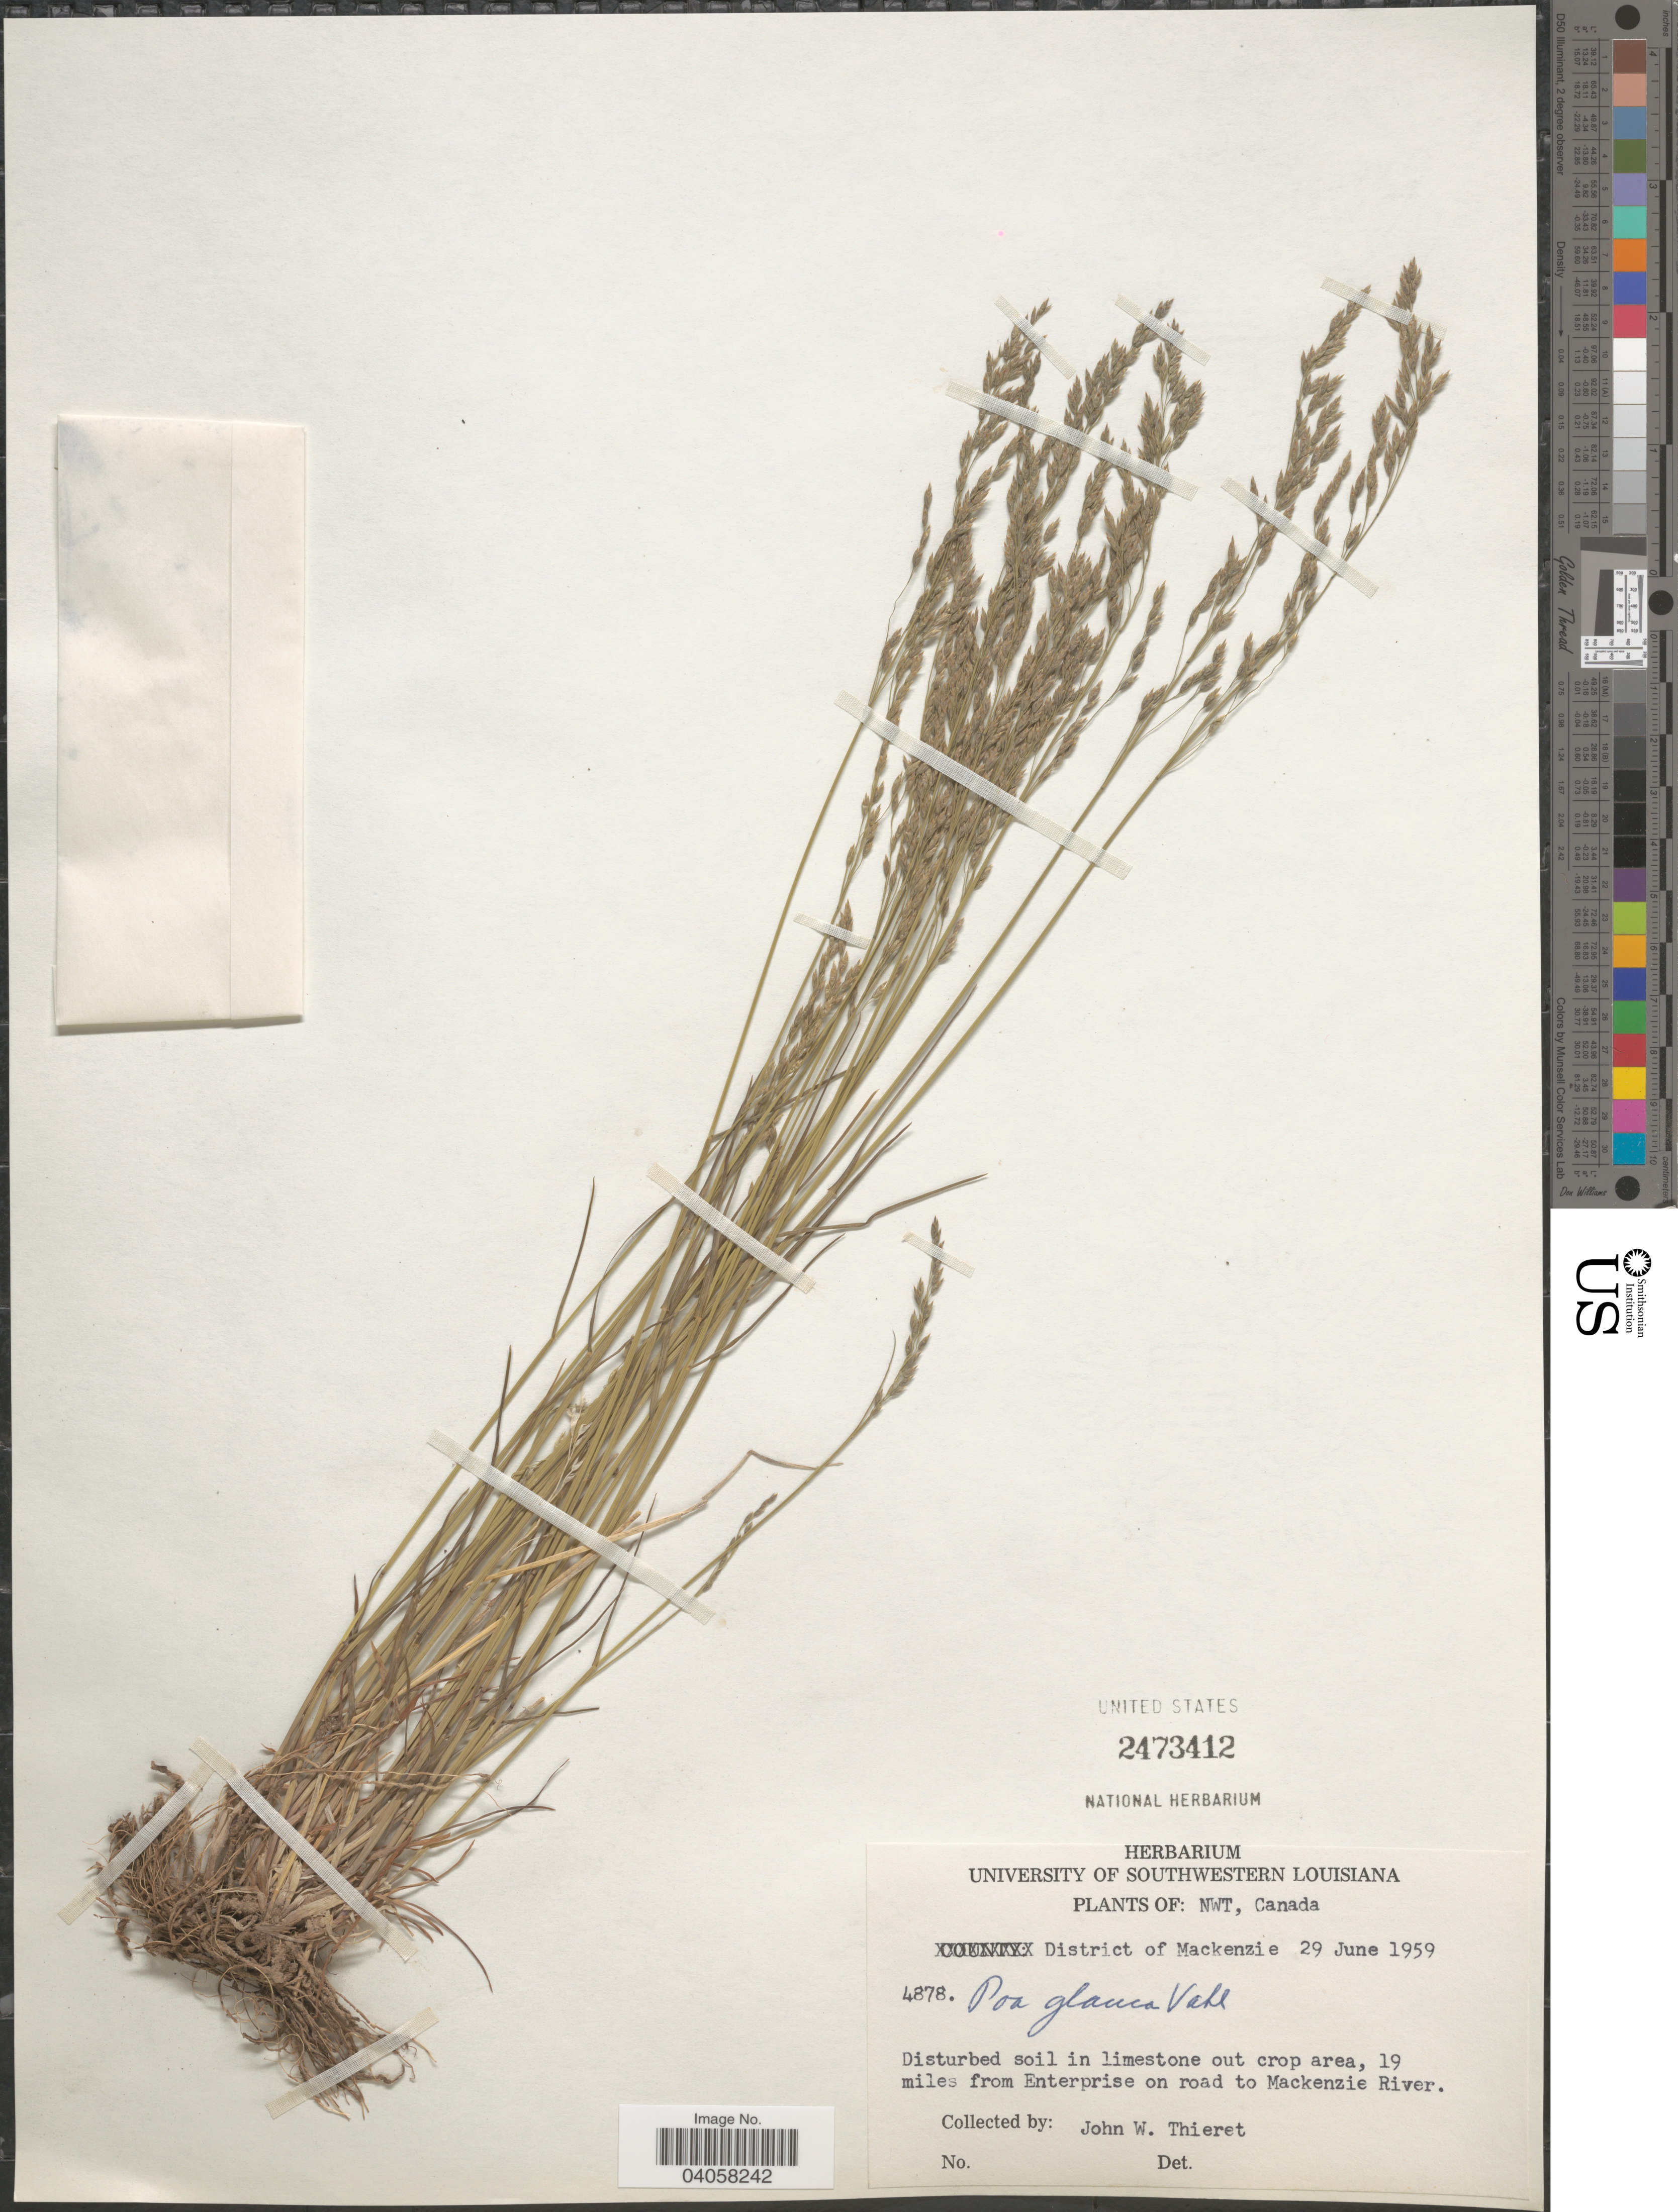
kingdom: Plantae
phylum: Tracheophyta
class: Liliopsida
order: Poales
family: Poaceae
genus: Poa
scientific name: Poa glauca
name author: Vahl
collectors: J. W. Thieret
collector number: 4878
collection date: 1959-06-29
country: Canada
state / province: Northwest Territories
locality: District of Mackenzie. 19 miles from Enterprise on road to Mackenzie River.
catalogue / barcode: US 2473412